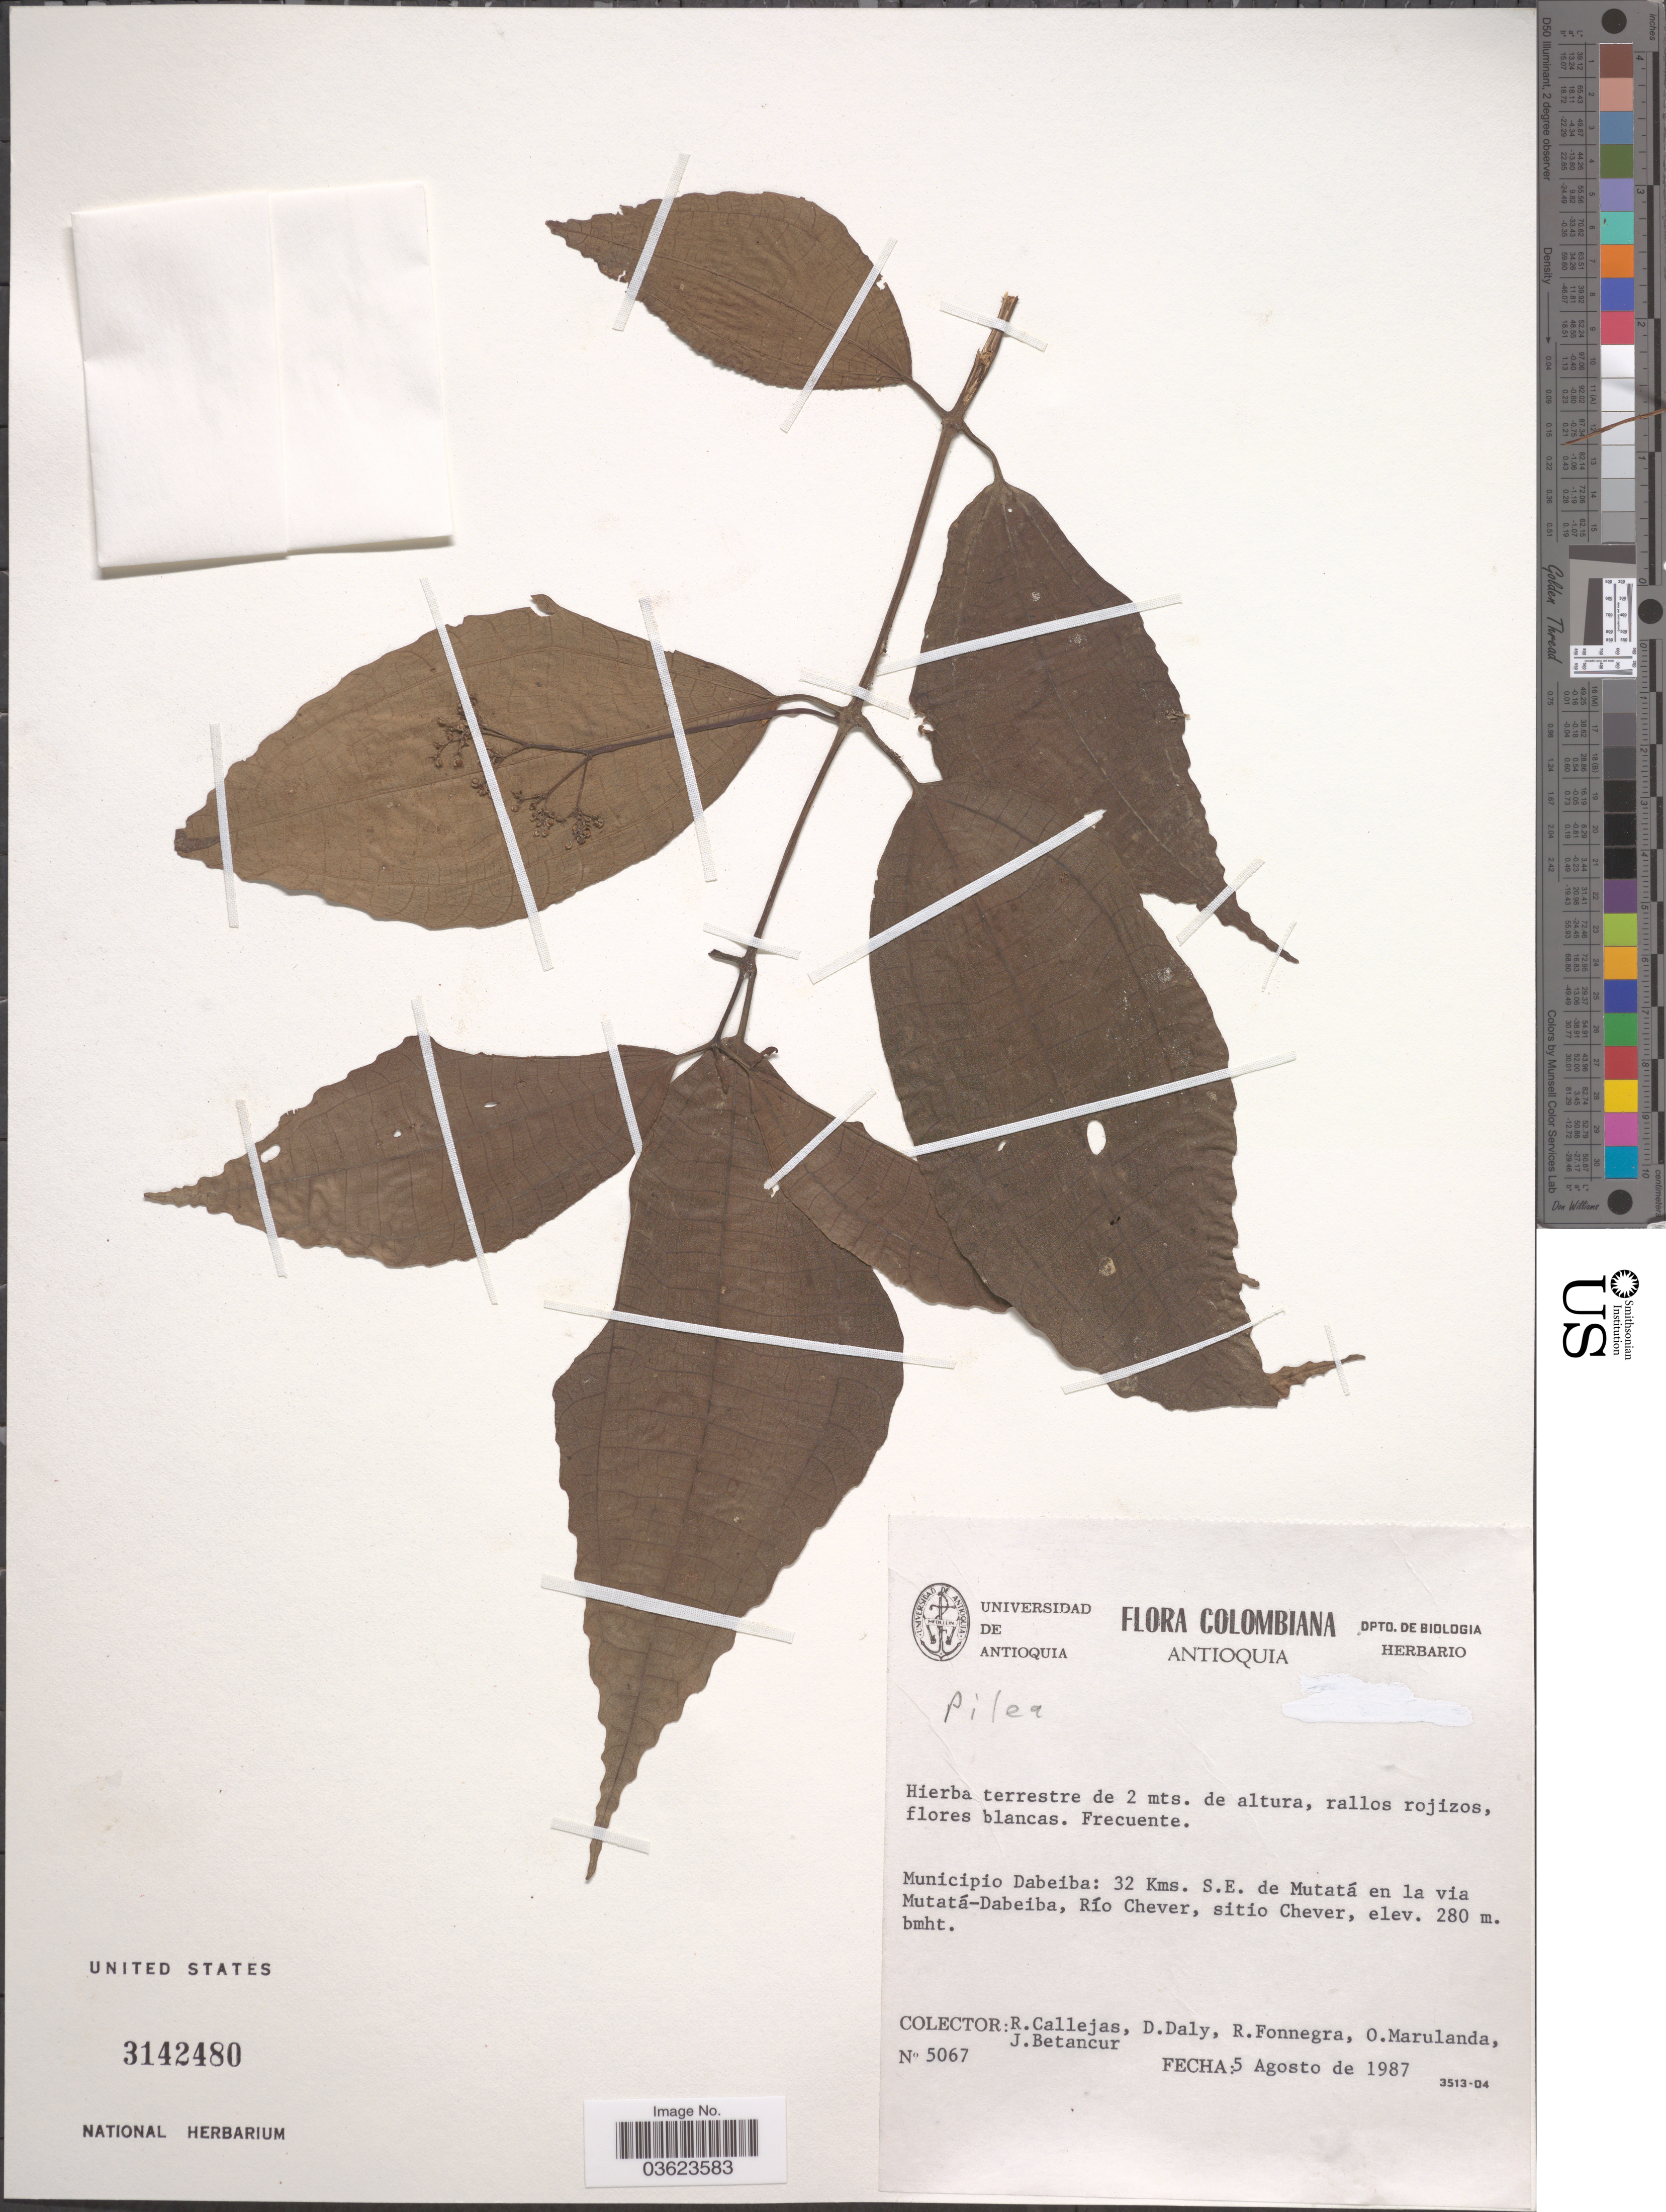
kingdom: Plantae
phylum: Tracheophyta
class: Magnoliopsida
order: Rosales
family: Urticaceae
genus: Pilea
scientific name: Pilea sp.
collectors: R. Callejas, D. C. Daly, R. Fonnegra, O. Marulanda & J. Betancur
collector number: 5067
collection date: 1987-08-05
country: Colombia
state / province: Antioquia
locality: Municipio Dabeida: 32 Kms. S.E. de Mutatá en la via Mutatá-Dabeiba, Río Chever, sitio Chever.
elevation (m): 280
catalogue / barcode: US 3142480